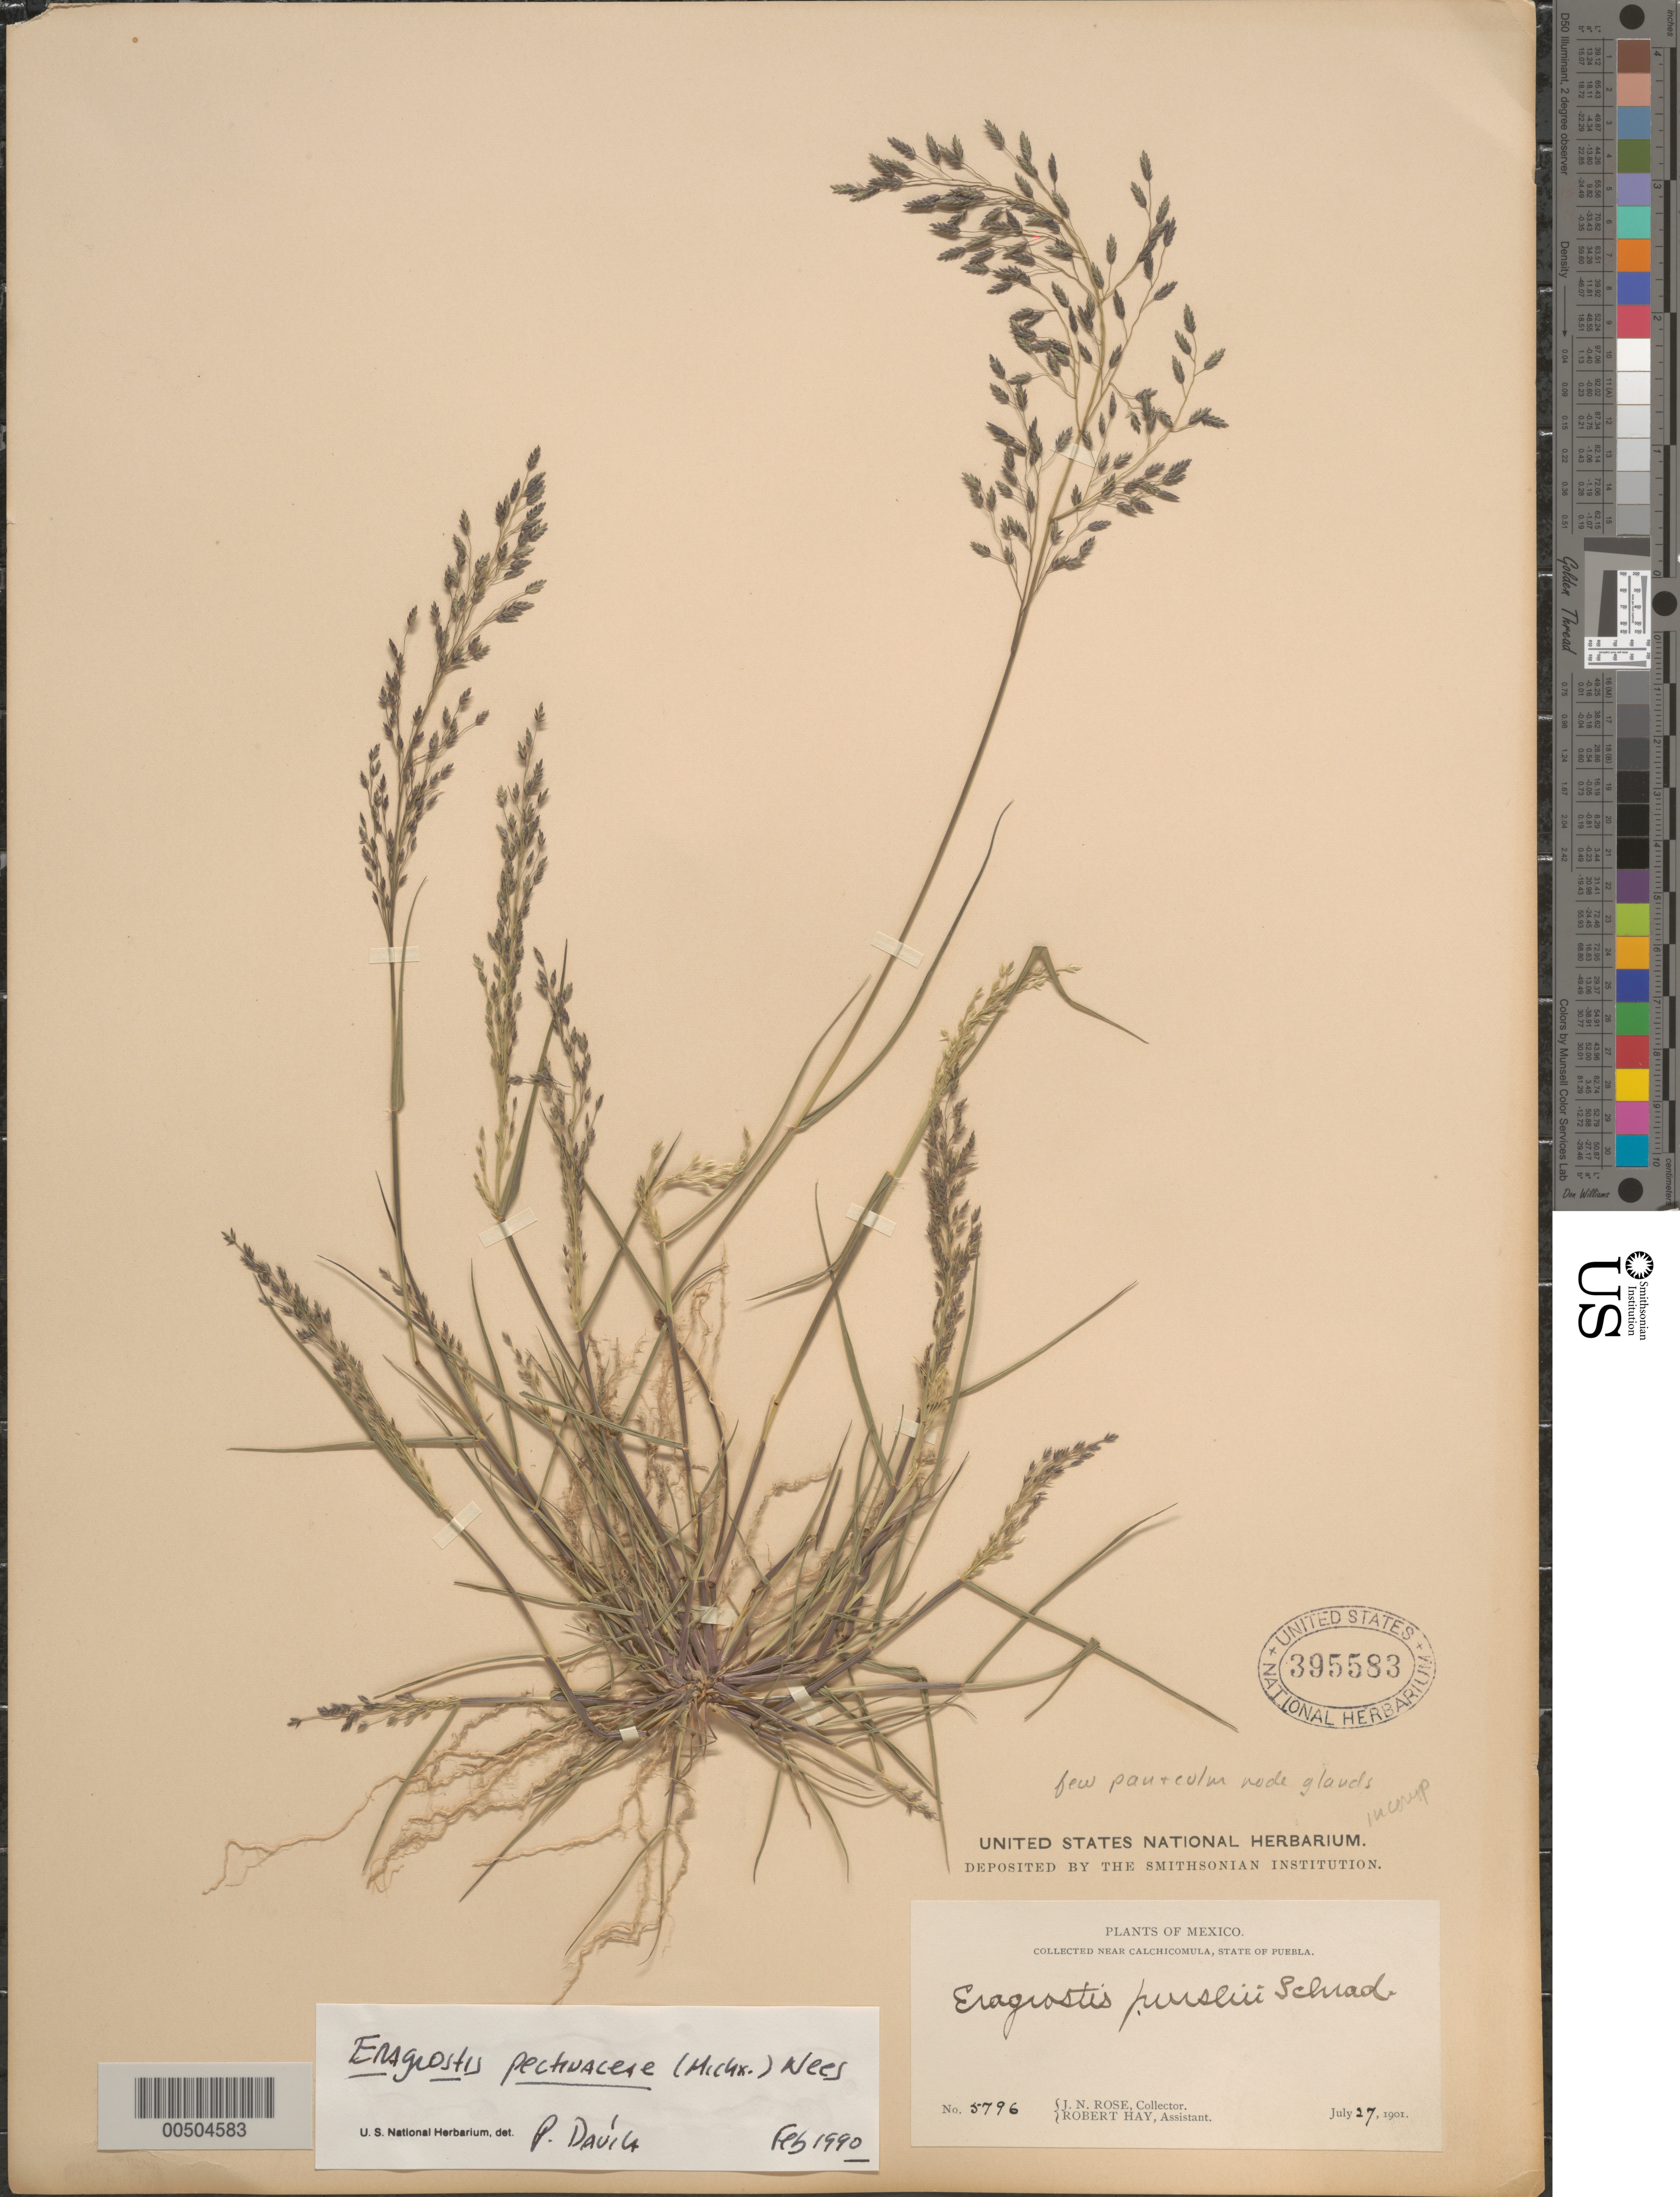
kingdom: Plantae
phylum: Tracheophyta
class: Liliopsida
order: Poales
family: Poaceae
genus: Eragrostis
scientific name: Eragrostis pectinacea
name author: (Michx.) Nees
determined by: Dávila, P. D.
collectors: J. N. Rose & R. H. Hay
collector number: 5796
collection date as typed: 27 Jul 1901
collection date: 1901-07-27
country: Mexico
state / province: Puebla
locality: Near Calchicomula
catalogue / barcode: US 395583